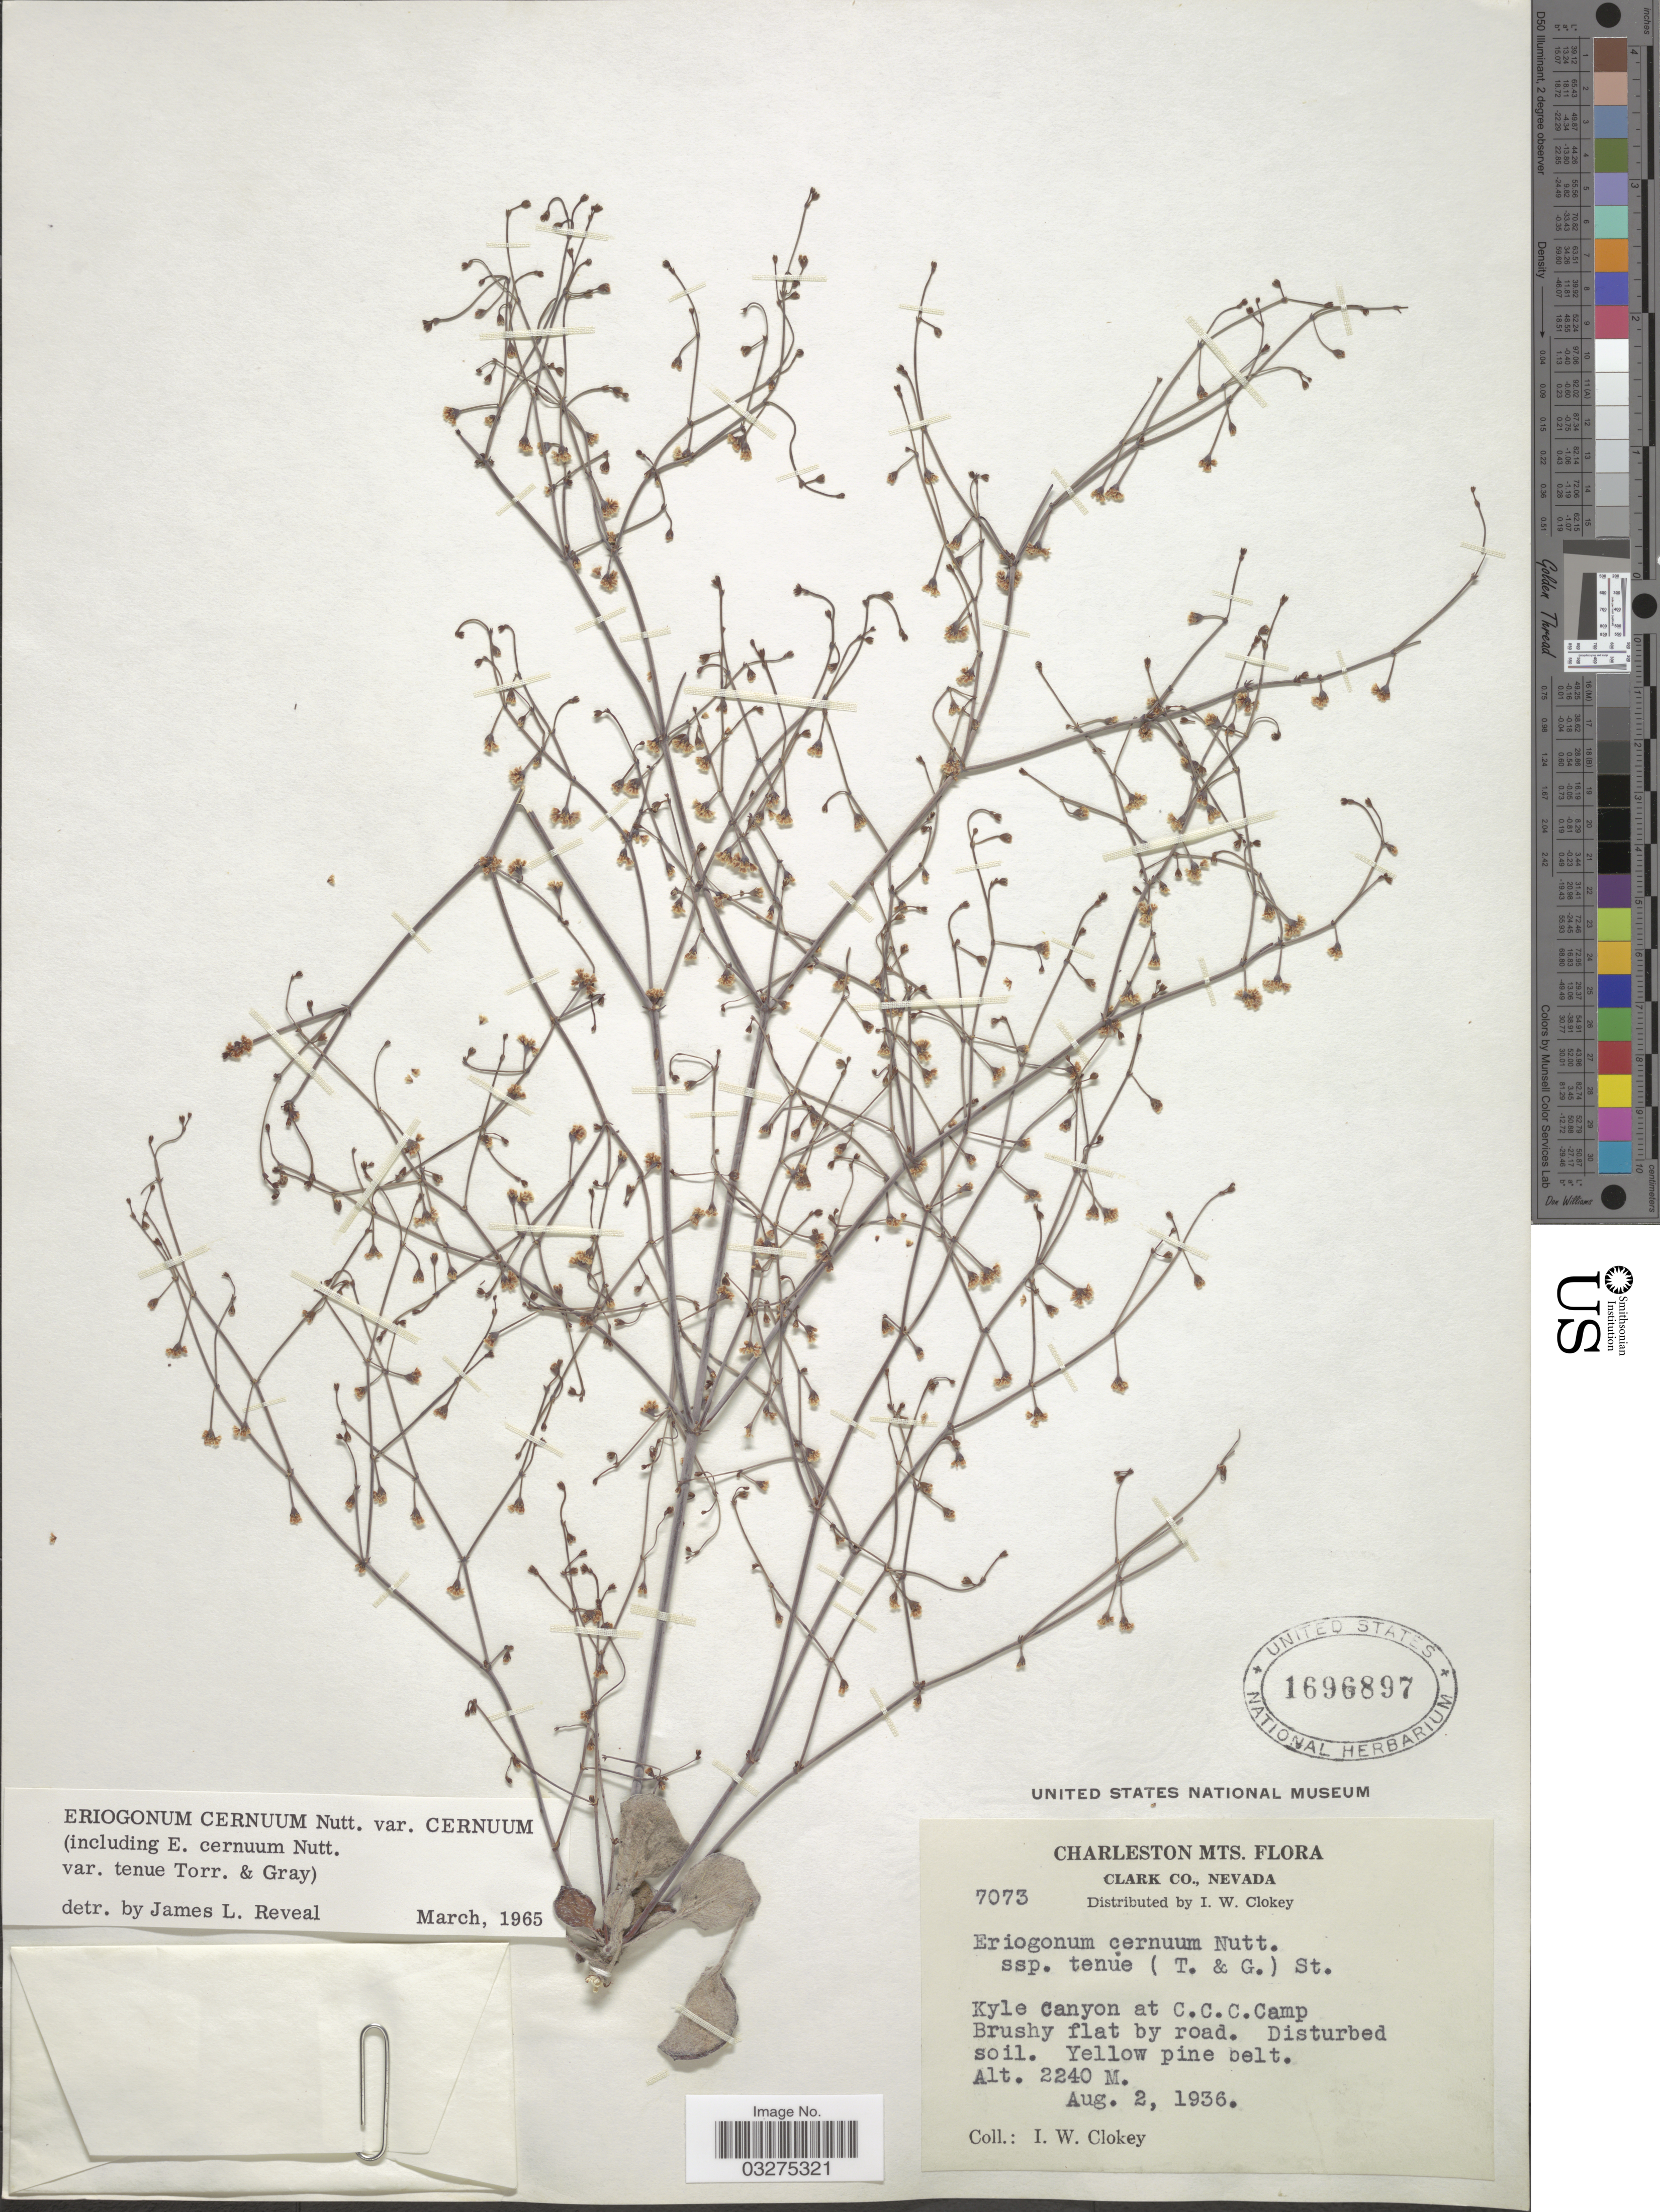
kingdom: Plantae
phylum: Tracheophyta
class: Magnoliopsida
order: Caryophyllales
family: Polygonaceae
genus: Eriogonum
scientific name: Eriogonum cernuum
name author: Nutt.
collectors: I. W. Clokey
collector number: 7073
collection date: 1936-08-02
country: United States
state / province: Nevada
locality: Charleston Mts. Clark Co. Kyle Canyon at C.C.C. Camp Brushy flat by road. Disturbed soil. Yellow pine belt.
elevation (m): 2240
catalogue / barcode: US 1696897